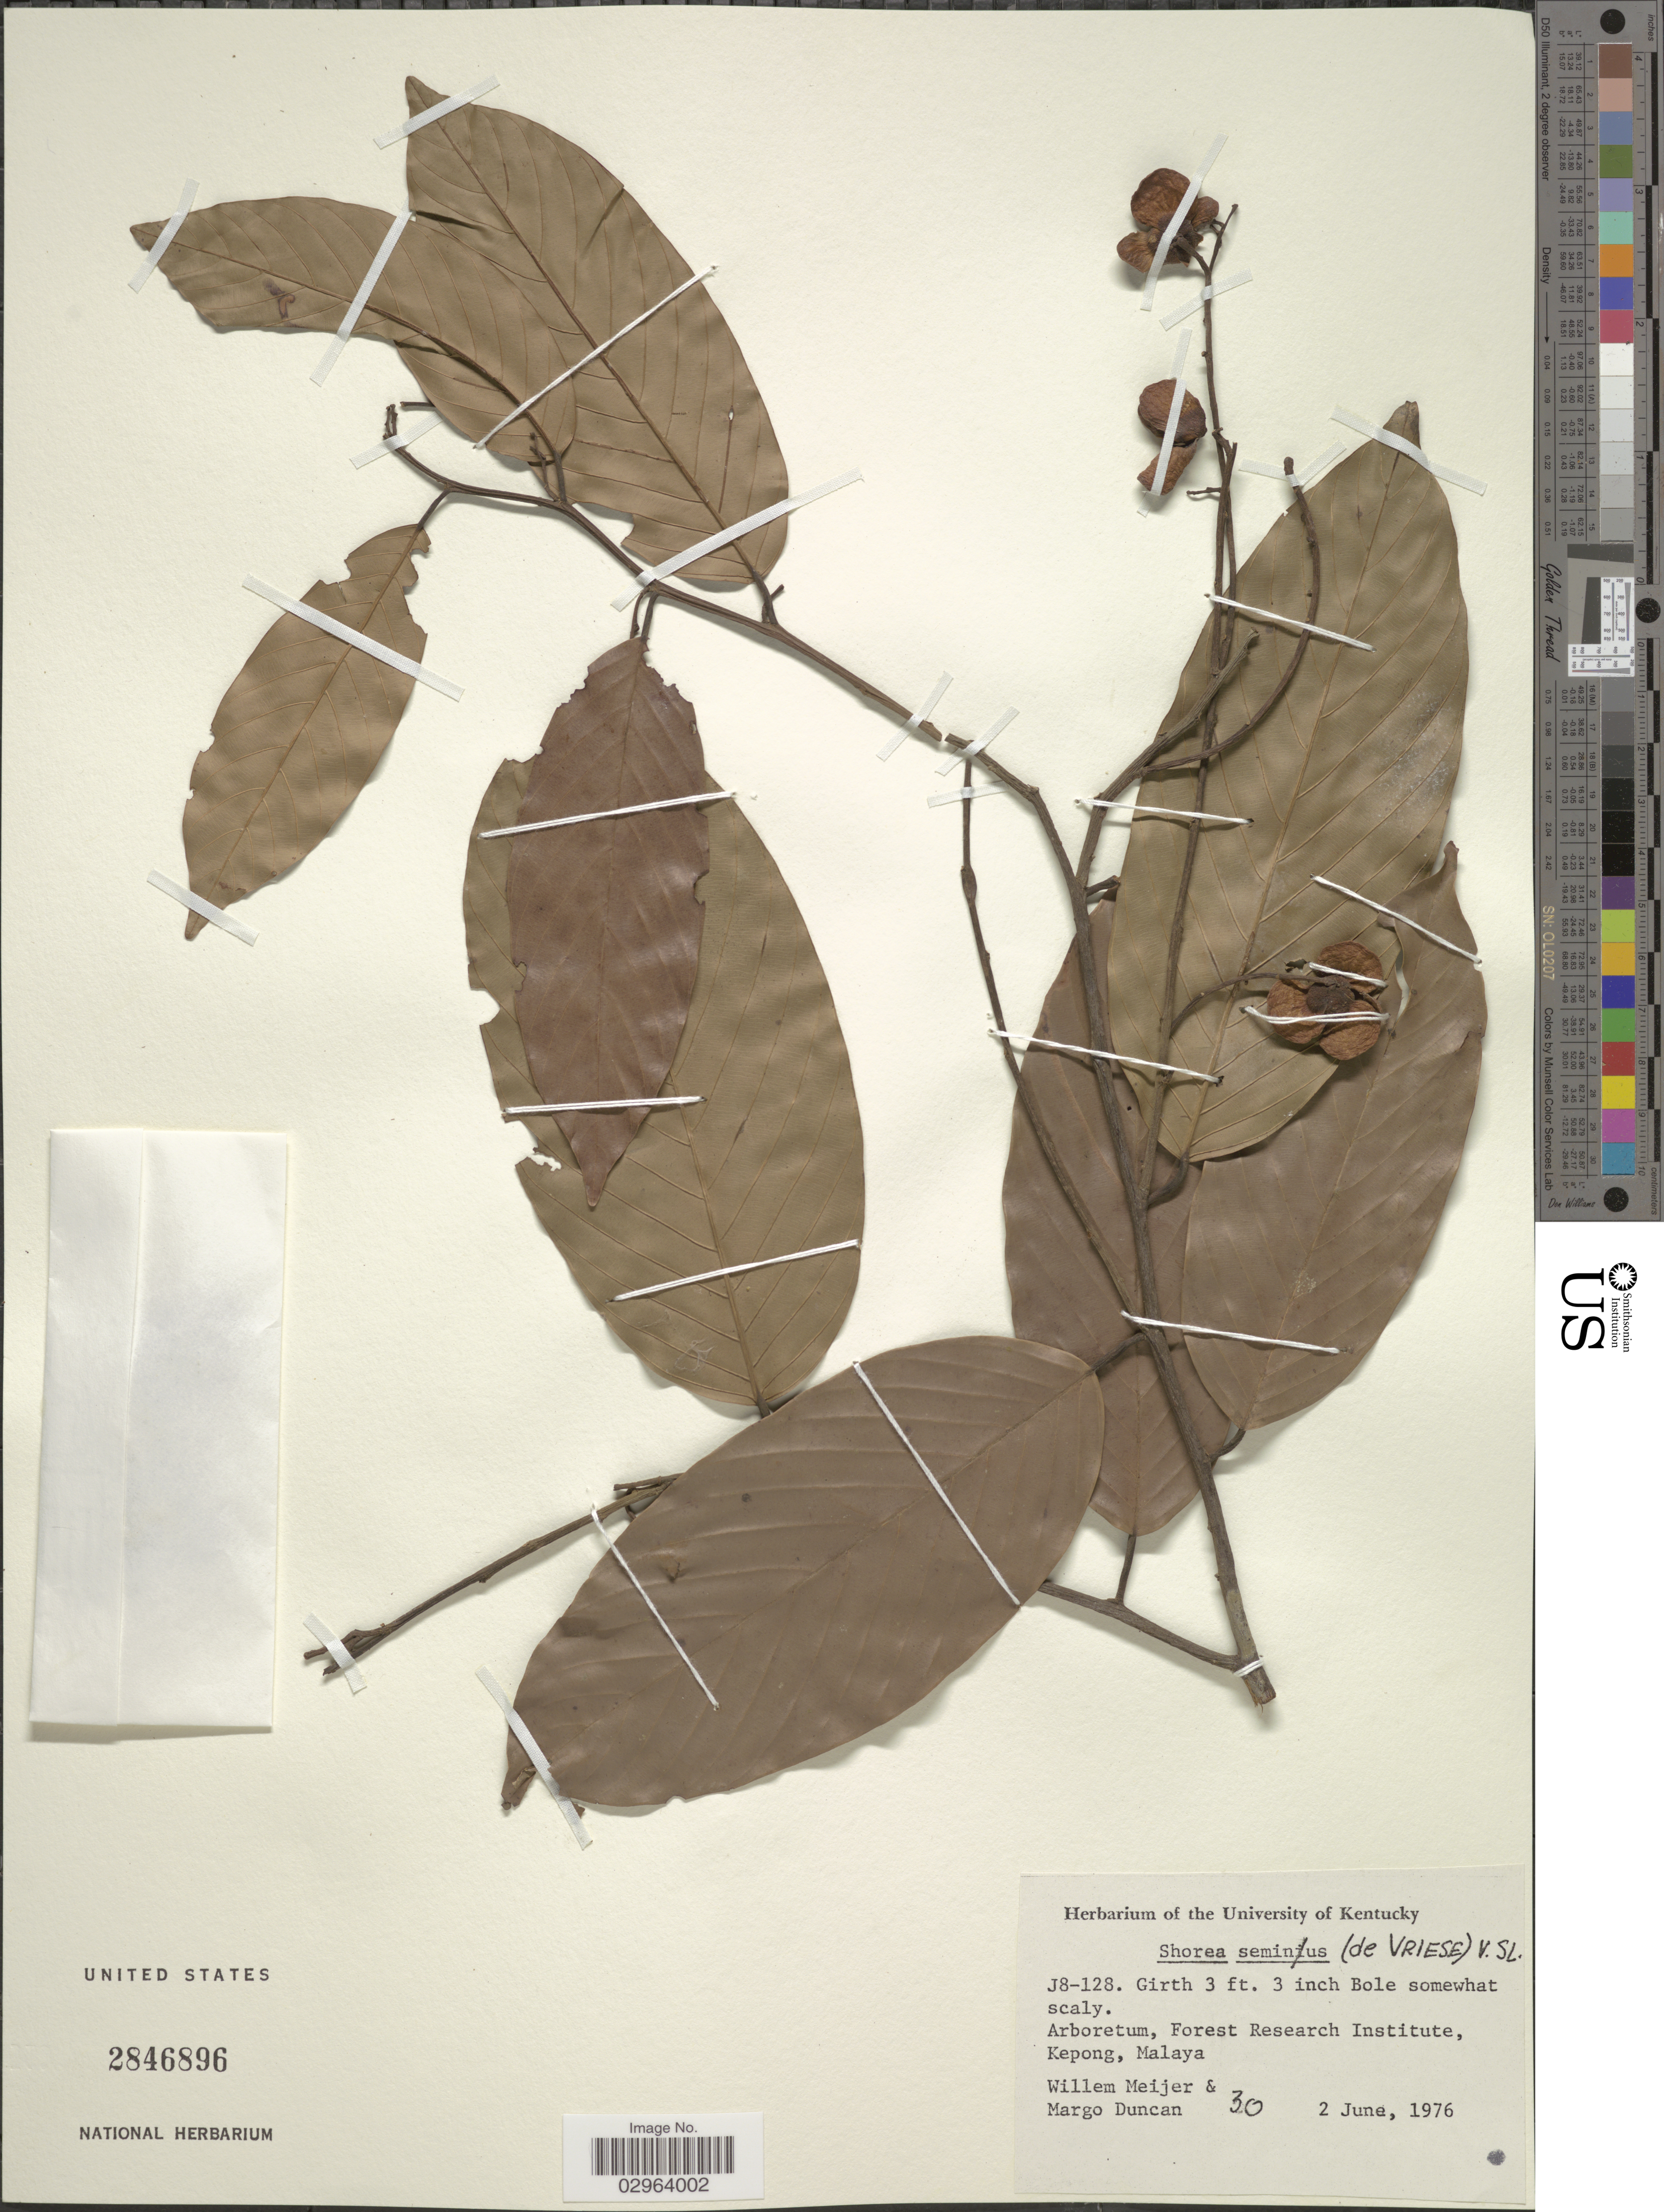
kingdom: Plantae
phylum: Tracheophyta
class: Magnoliopsida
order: Malvales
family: Dipterocarpaceae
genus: Shorea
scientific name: Shorea seminis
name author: (de Vriese) Slooten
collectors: W. Meijer & M. Duncan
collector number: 30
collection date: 1976-06-02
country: Malaysia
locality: Arboretum, Forest Research Institute, Kepong, Malaya.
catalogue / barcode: US 2846896